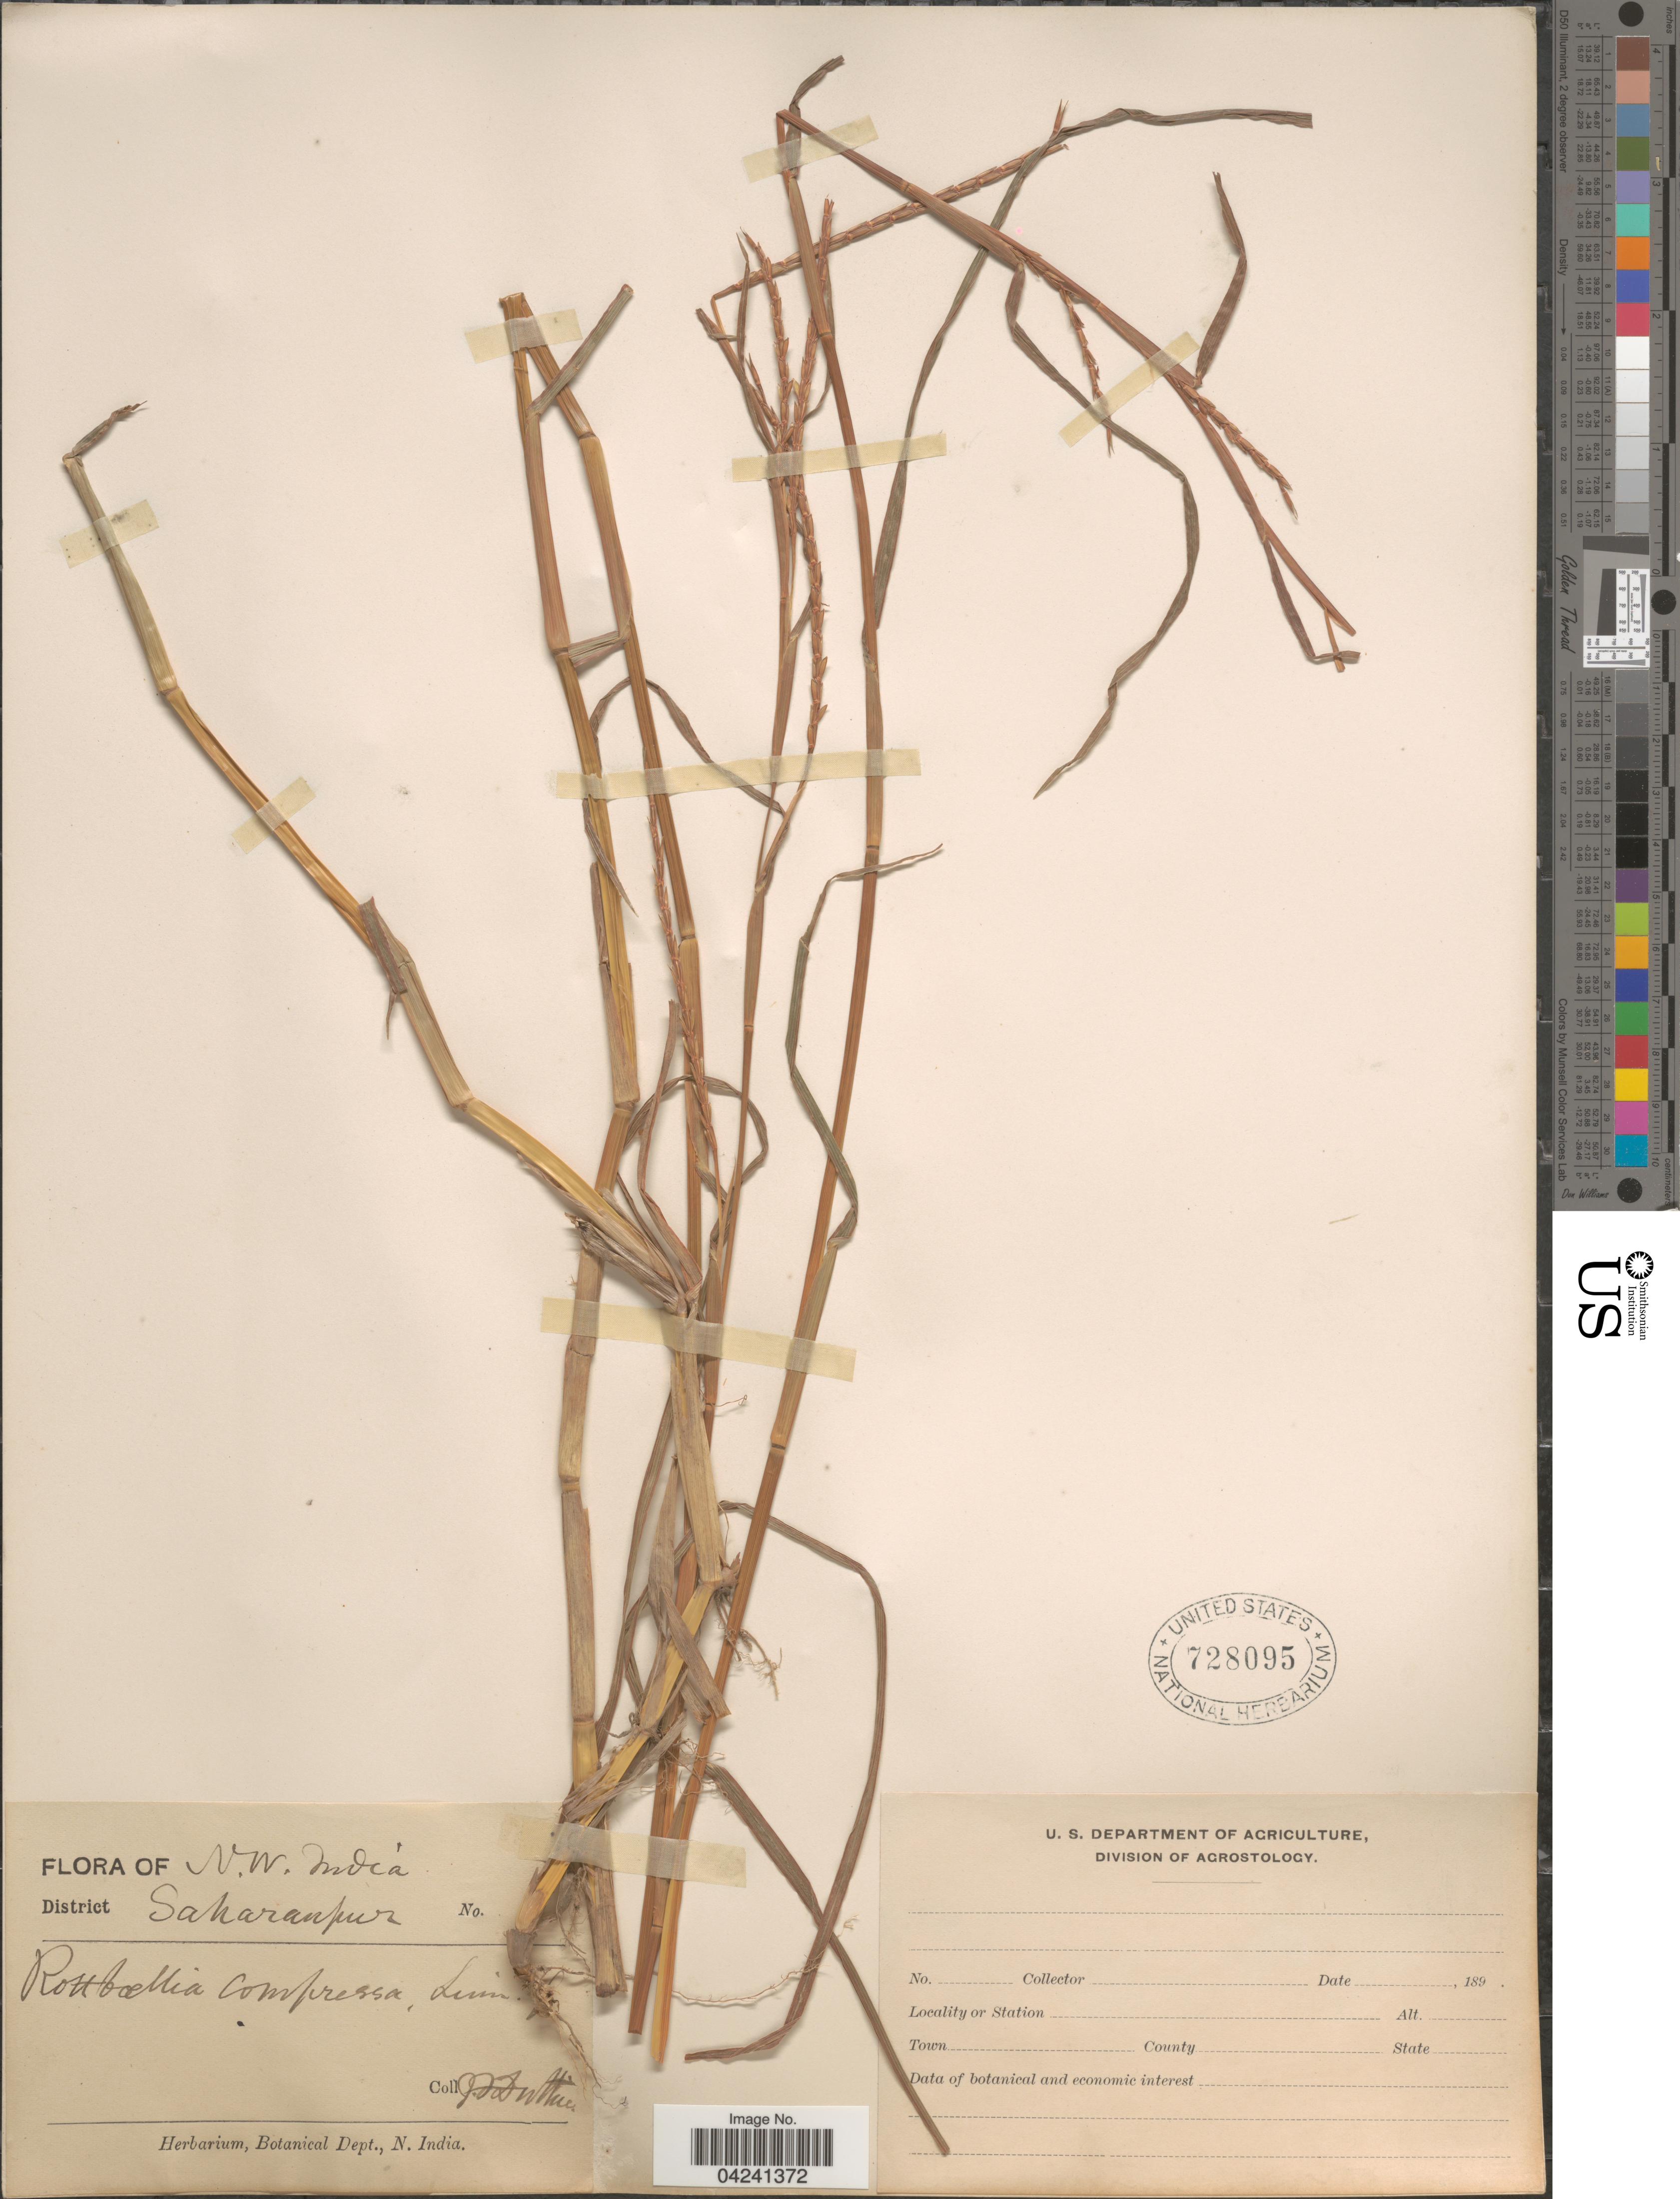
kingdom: Plantae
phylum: Tracheophyta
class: Liliopsida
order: Poales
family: Poaceae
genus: Hemarthria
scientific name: Hemarthria compressa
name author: (L.) R. Br.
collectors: J. F. Duthie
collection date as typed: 189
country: India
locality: N.W. India. District Saharanpur.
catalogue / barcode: US 728095